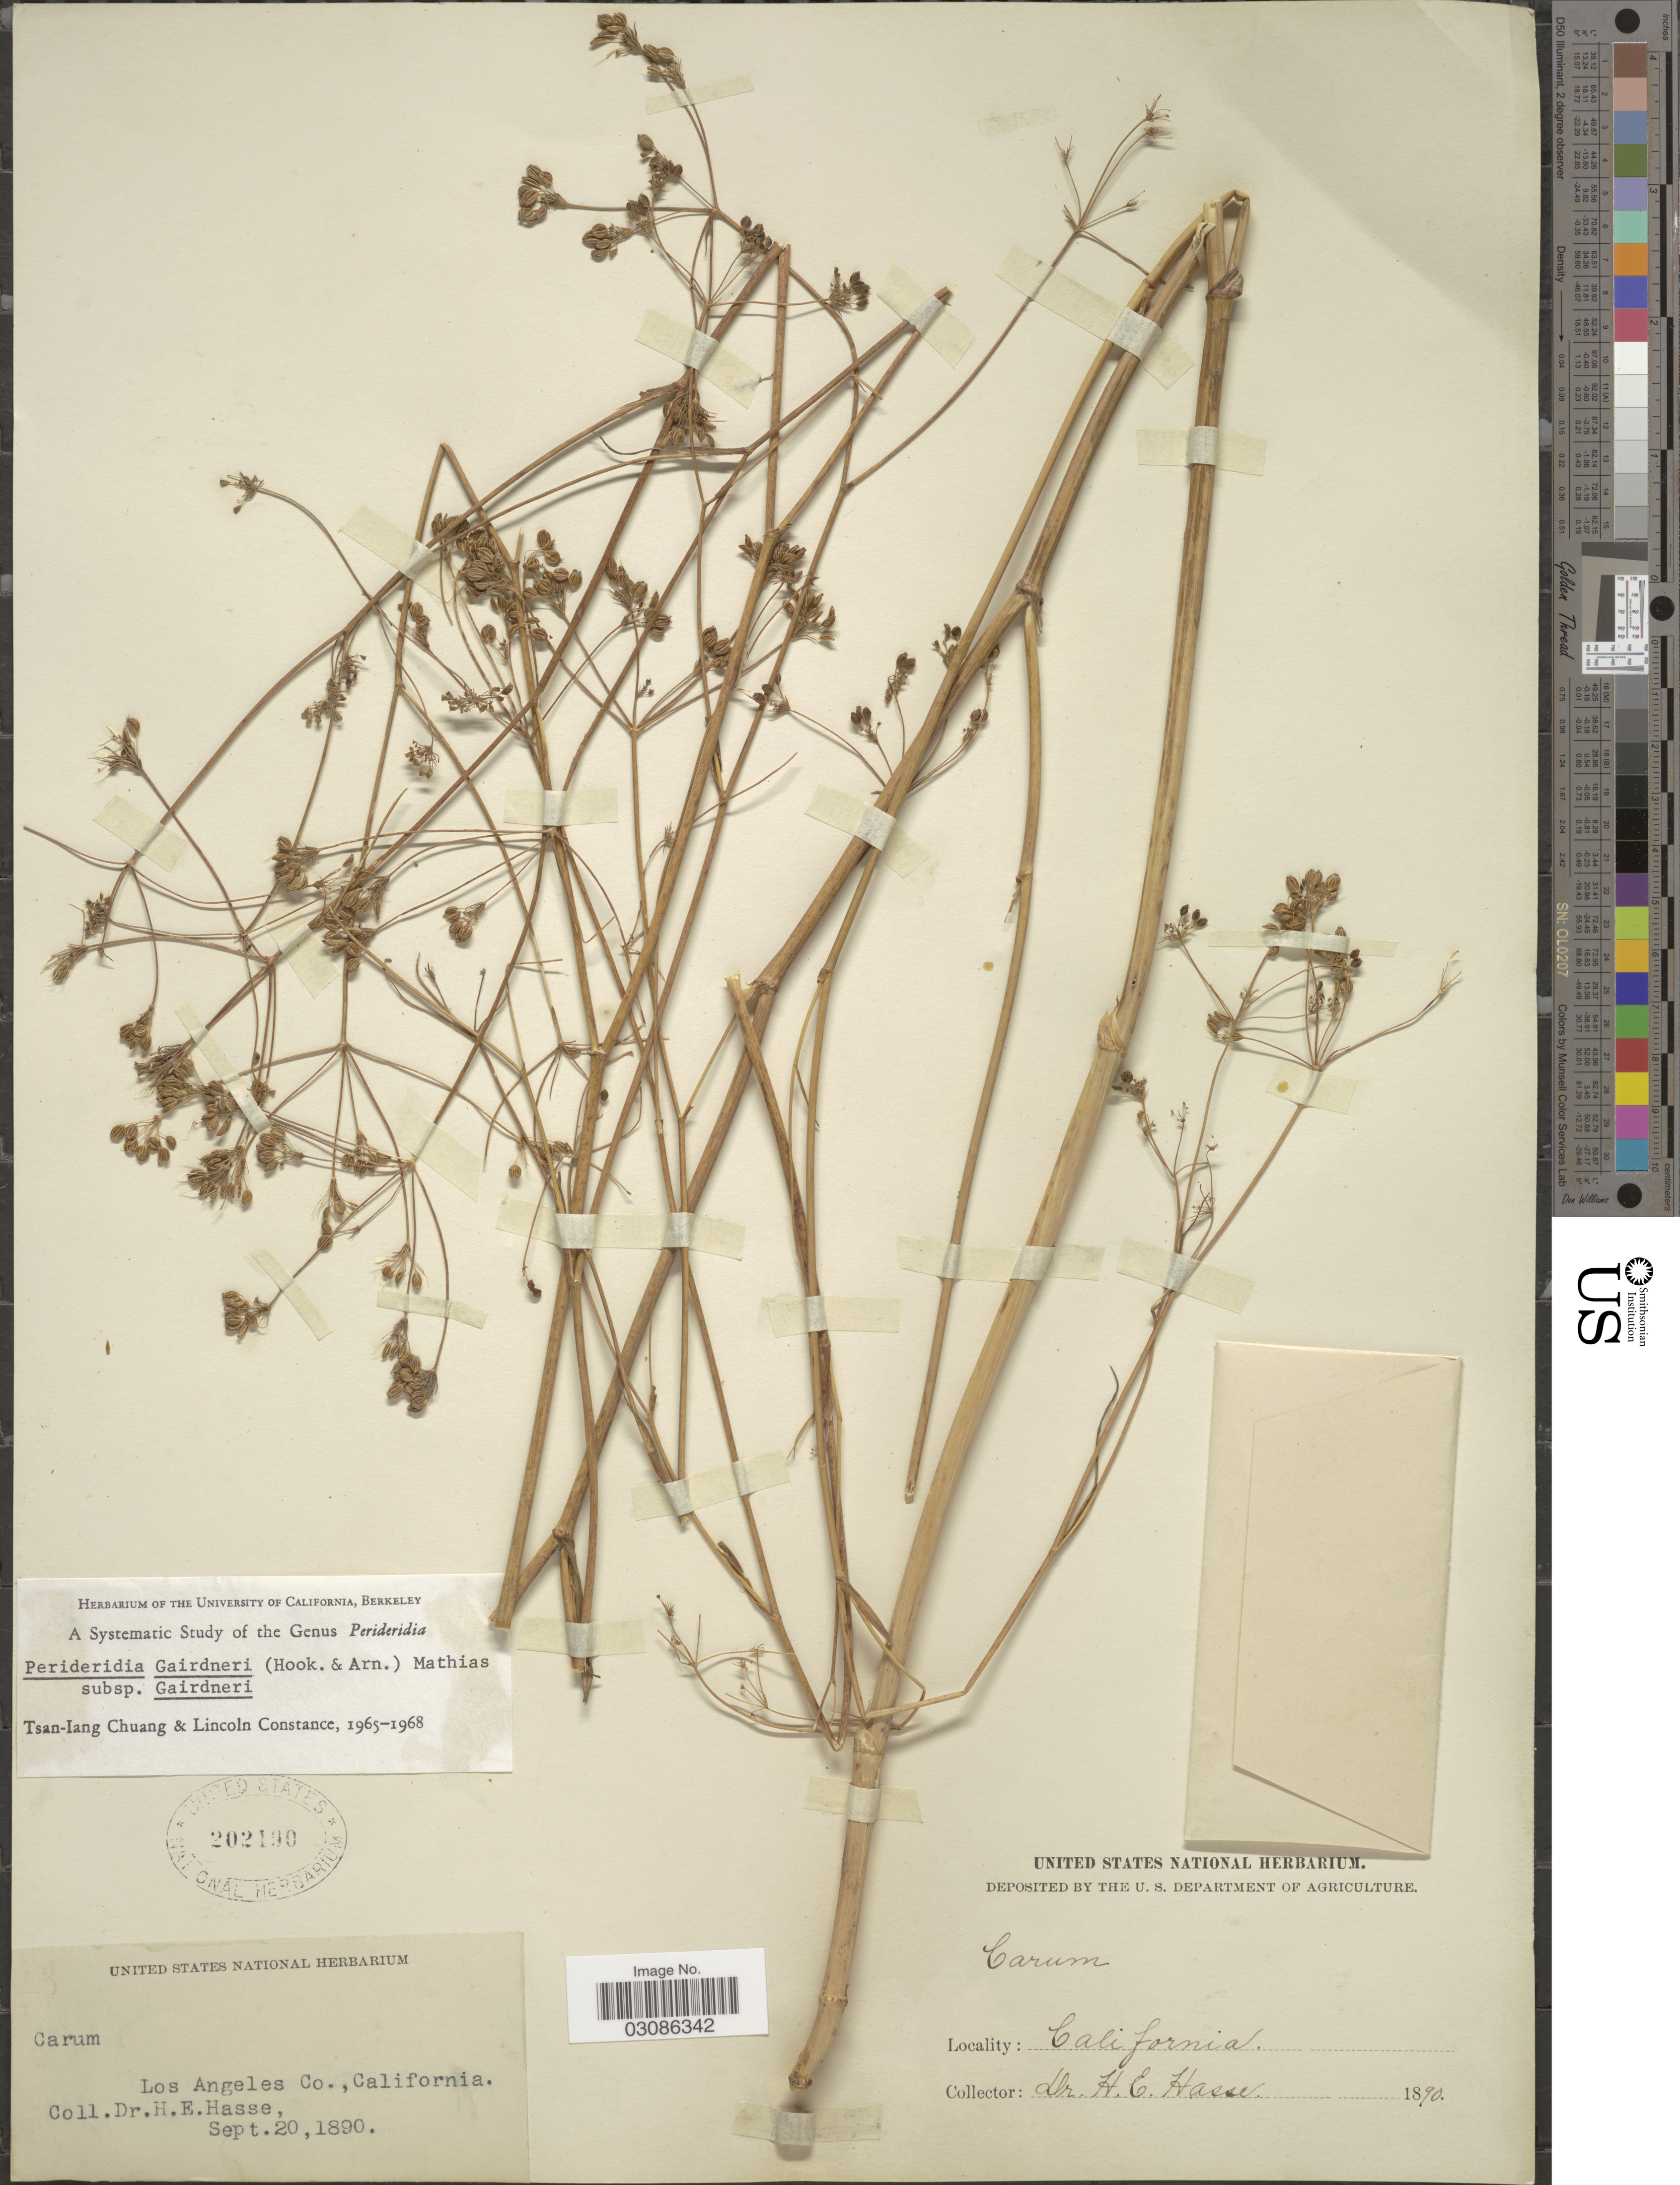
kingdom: Plantae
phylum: Tracheophyta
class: Magnoliopsida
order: Apiales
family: Apiaceae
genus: Perideridia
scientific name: Perideridia gairdneri subsp. gairdneri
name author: (Hook. & Arn.) Mathias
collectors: H. E. Hasse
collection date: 1890-09-20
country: United States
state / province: California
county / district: Los Angeles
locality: Los Angeles Co.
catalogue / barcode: US 202190